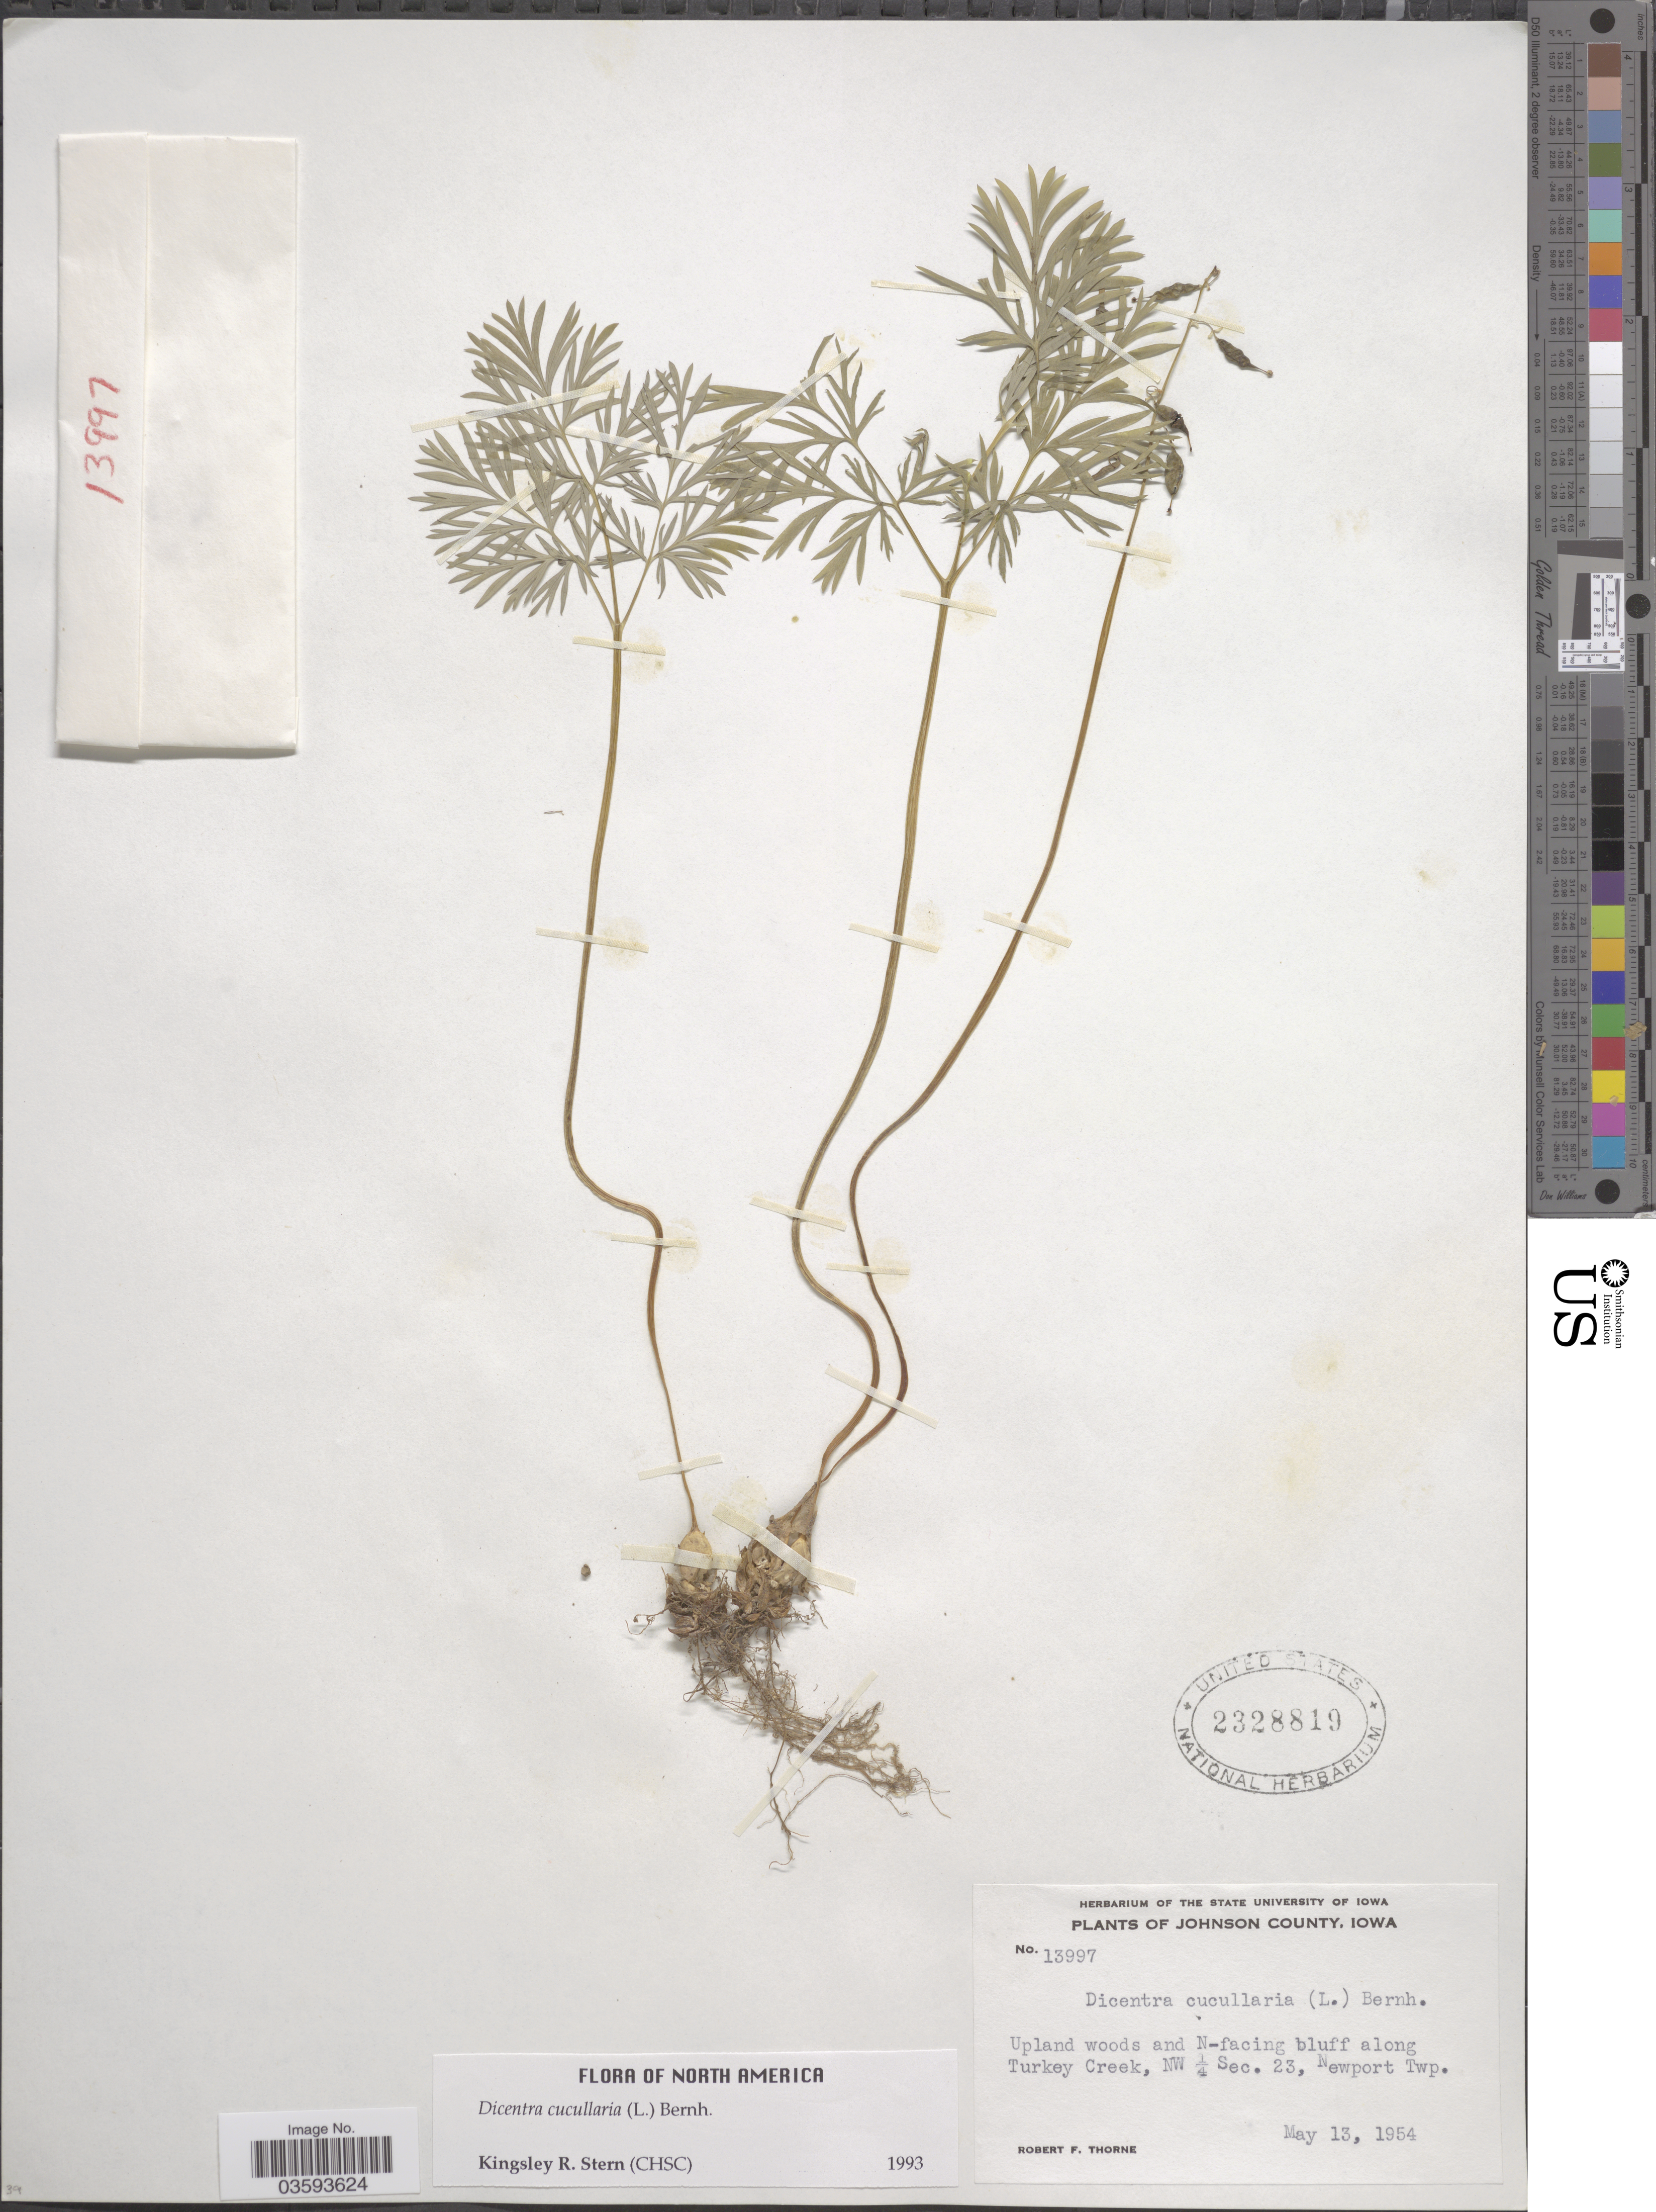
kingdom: Plantae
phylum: Tracheophyta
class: Magnoliopsida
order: Ranunculales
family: Papaveraceae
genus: Dicentra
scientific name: Dicentra cucullaria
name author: (L.) Bernh.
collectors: R. F. Thorne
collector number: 13997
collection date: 1954-05-13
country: United States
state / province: Iowa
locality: Johnson County. Upland woods and N-facing bluff along Turkey Creek, NW ¼ Sec. 23, Newport Twp.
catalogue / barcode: US 2328819